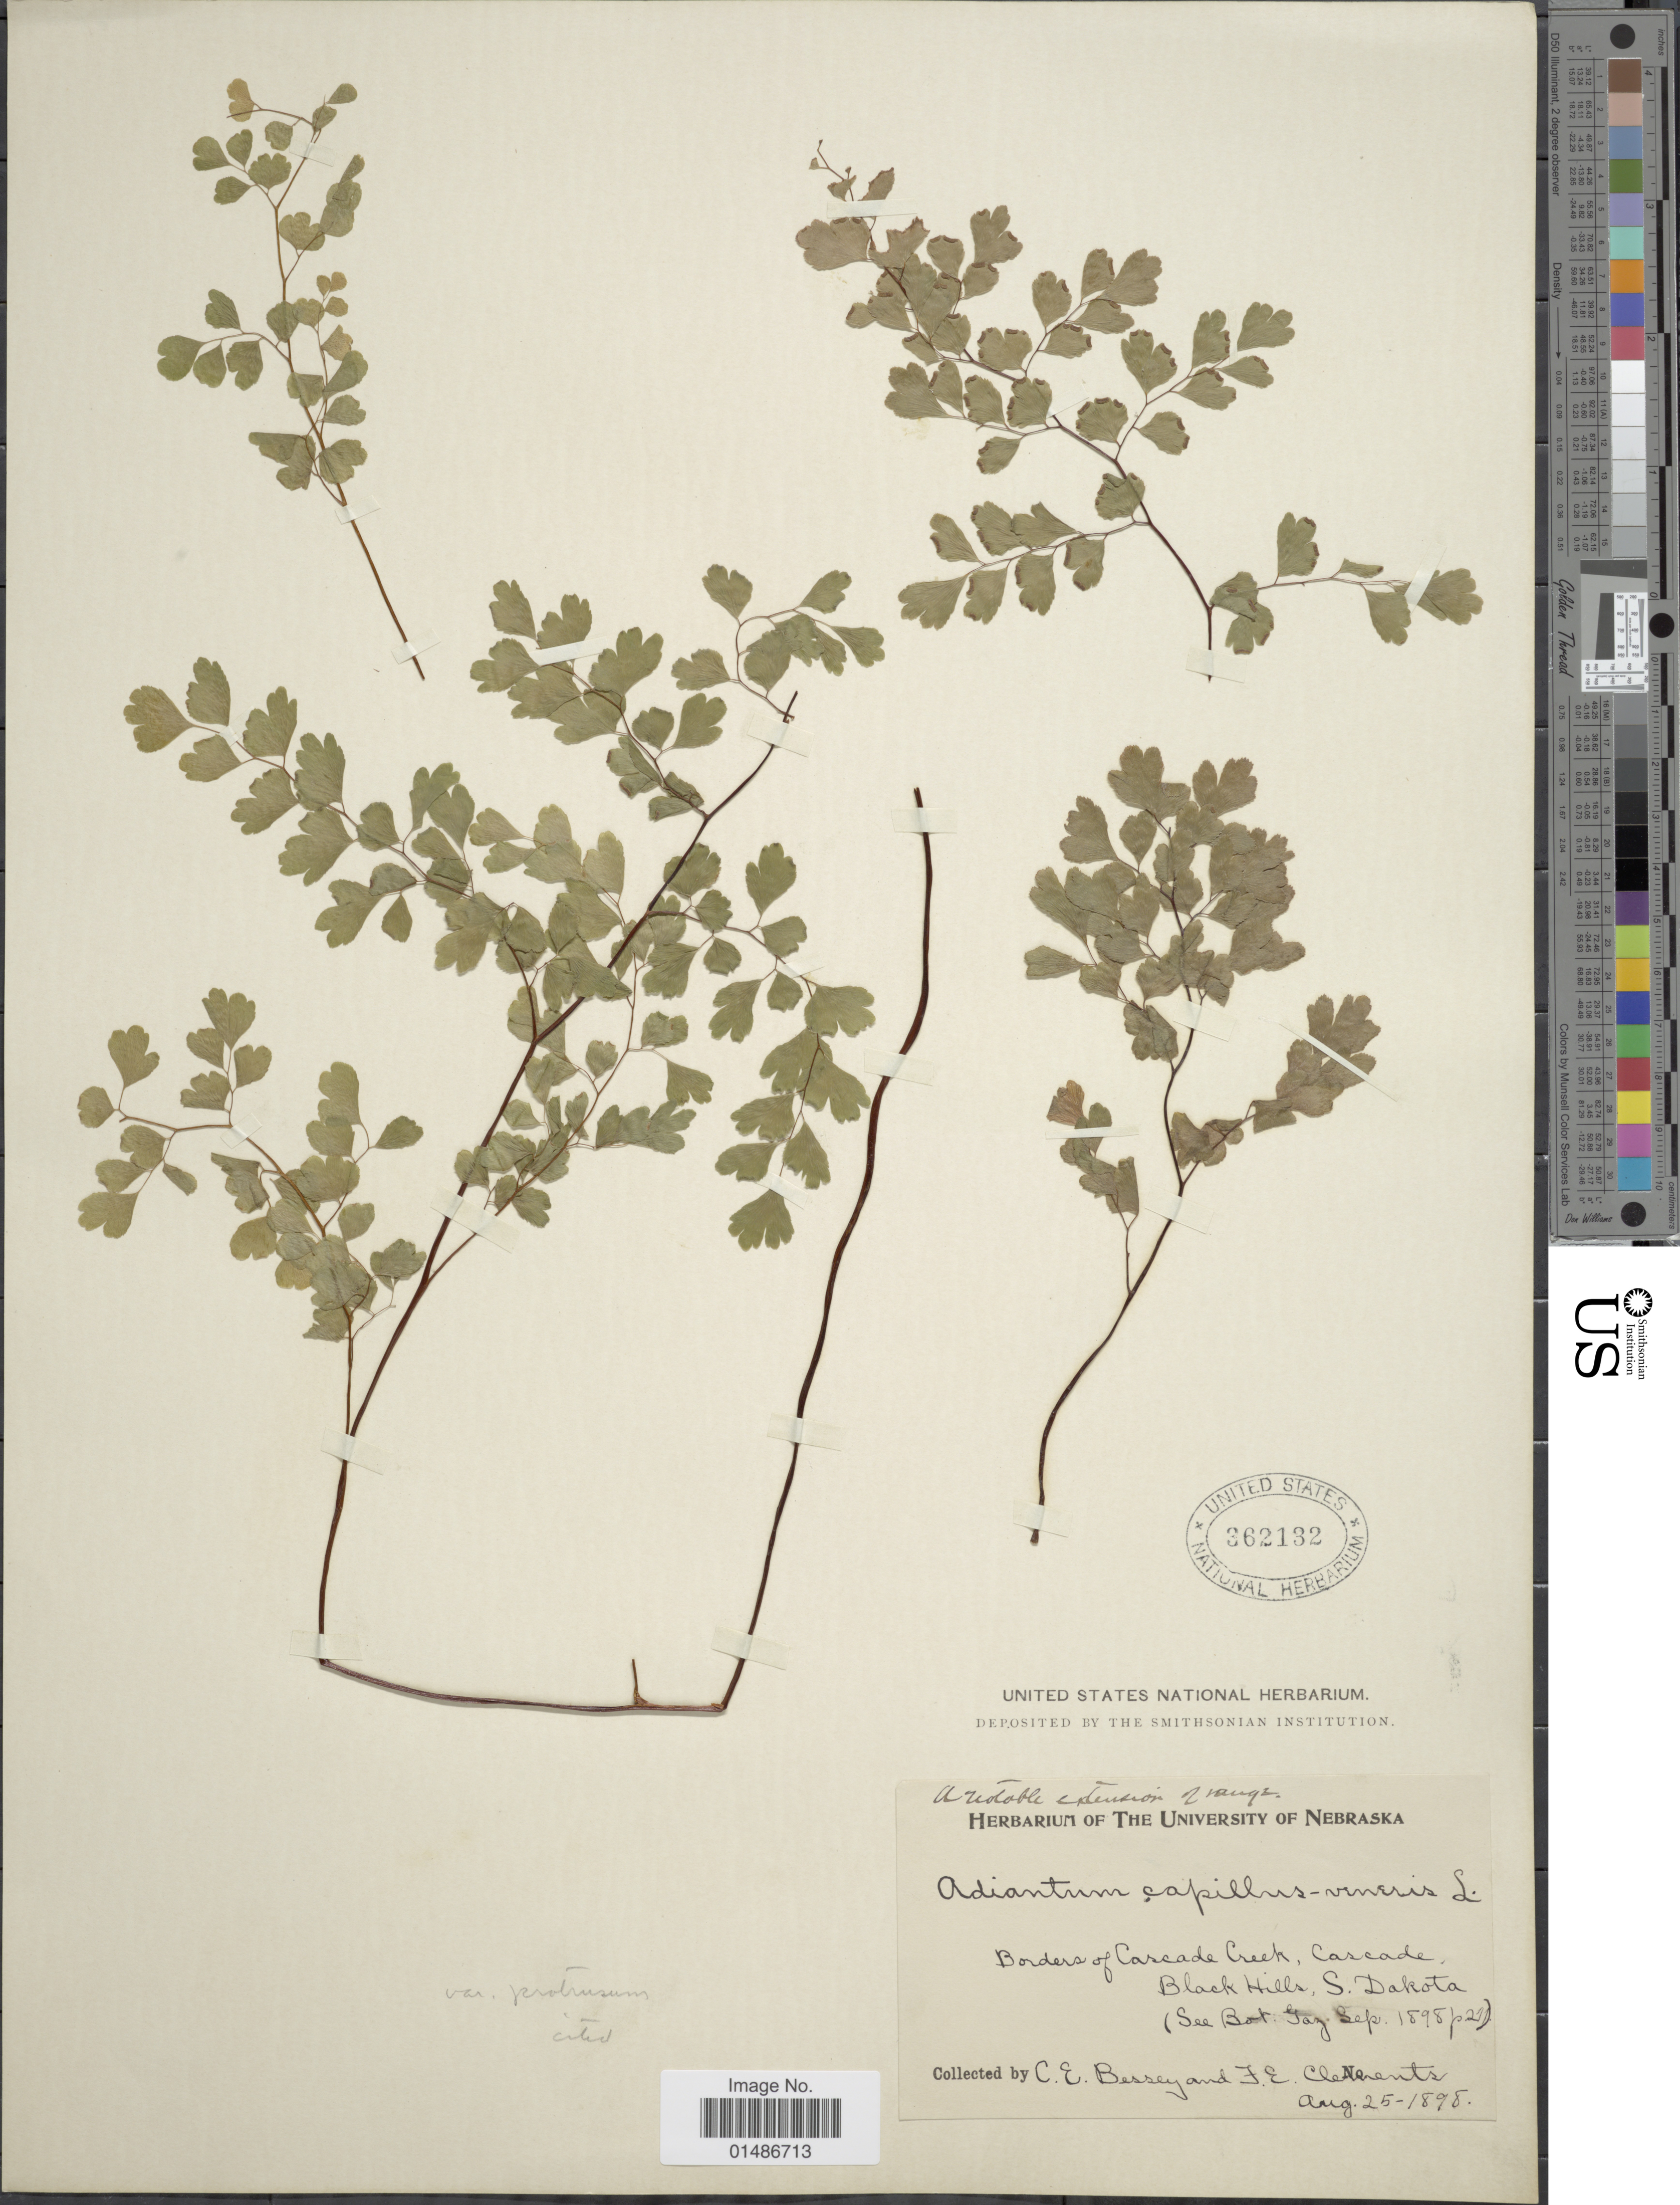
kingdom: Plantae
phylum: Tracheophyta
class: Polypodiopsida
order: Polypodiales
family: Pteridaceae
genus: Adiantum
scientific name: Adiantum capillus-veneris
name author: L.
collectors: C. E. Bessey & F. E. Clements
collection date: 1898-08-25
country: United States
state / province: South Dakota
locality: Borders of Cascade Creek, Cascade, Black Hills.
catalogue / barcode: US 362132